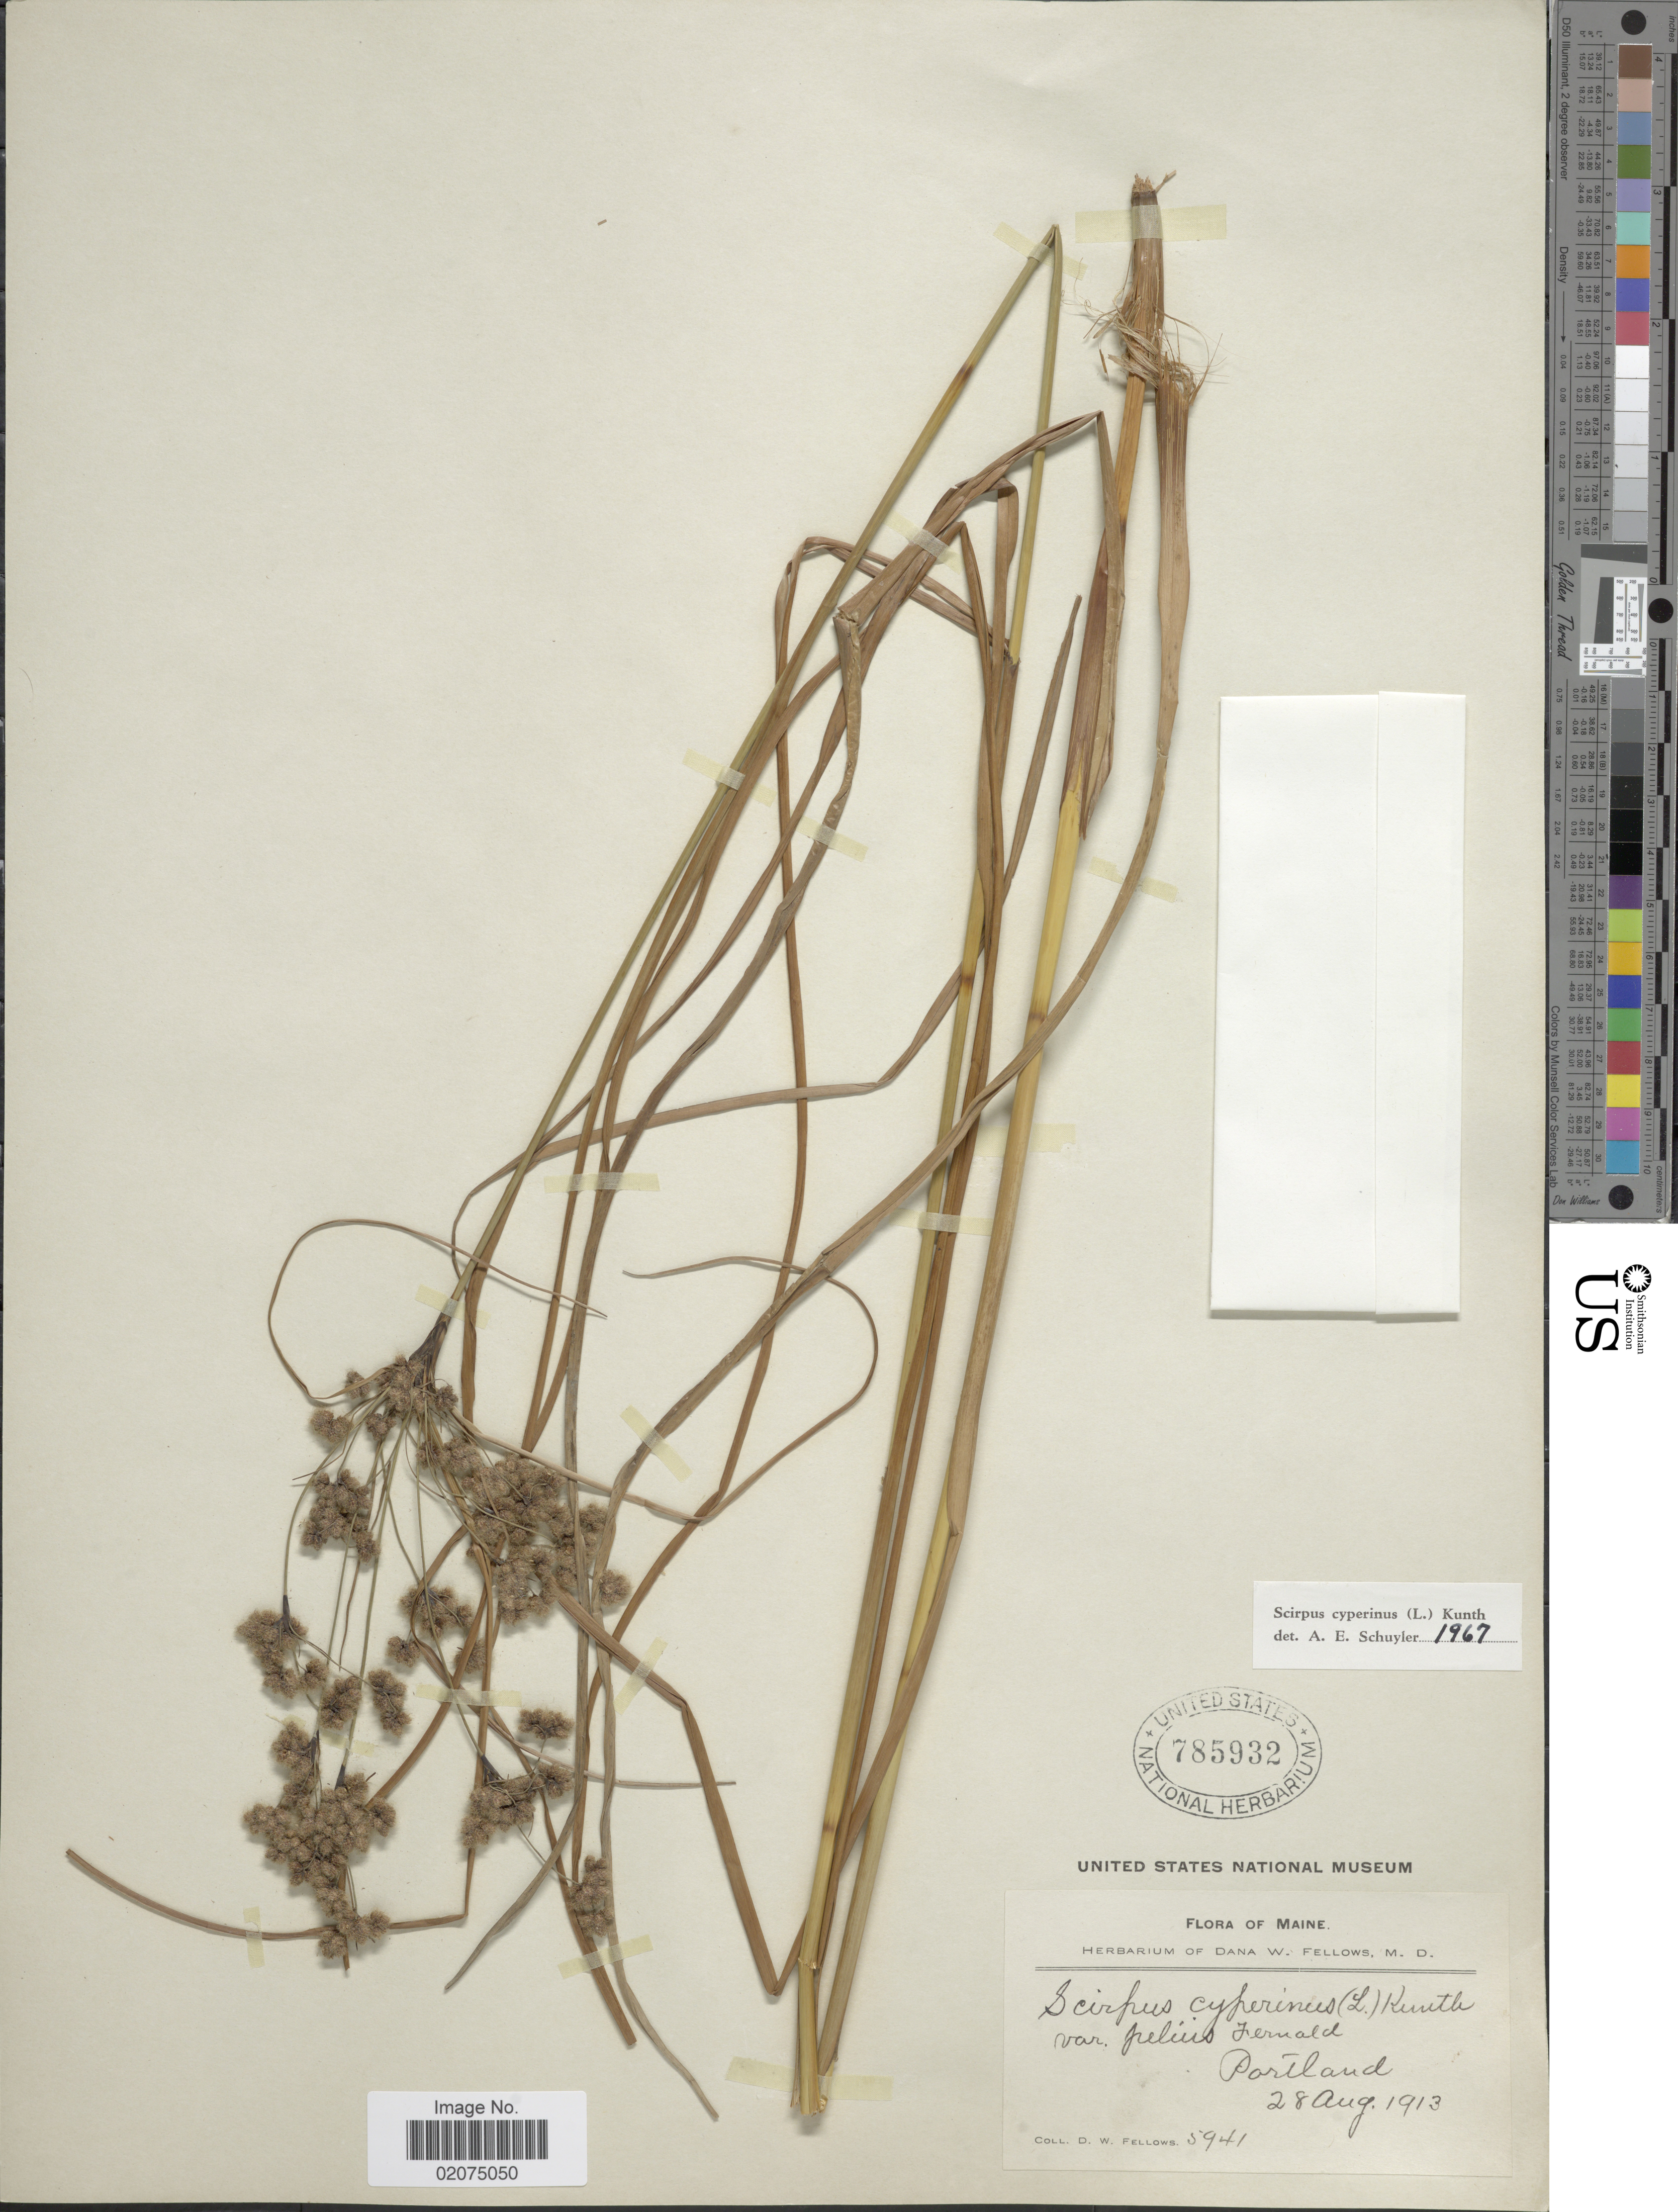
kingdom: Plantae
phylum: Tracheophyta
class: Liliopsida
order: Poales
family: Cyperaceae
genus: Scirpus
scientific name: Scirpus cyperinus (L.) Kunth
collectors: D. W. Fellows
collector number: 5941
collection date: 1913-08-28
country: United States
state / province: Maine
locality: Portland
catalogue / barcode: US 785932